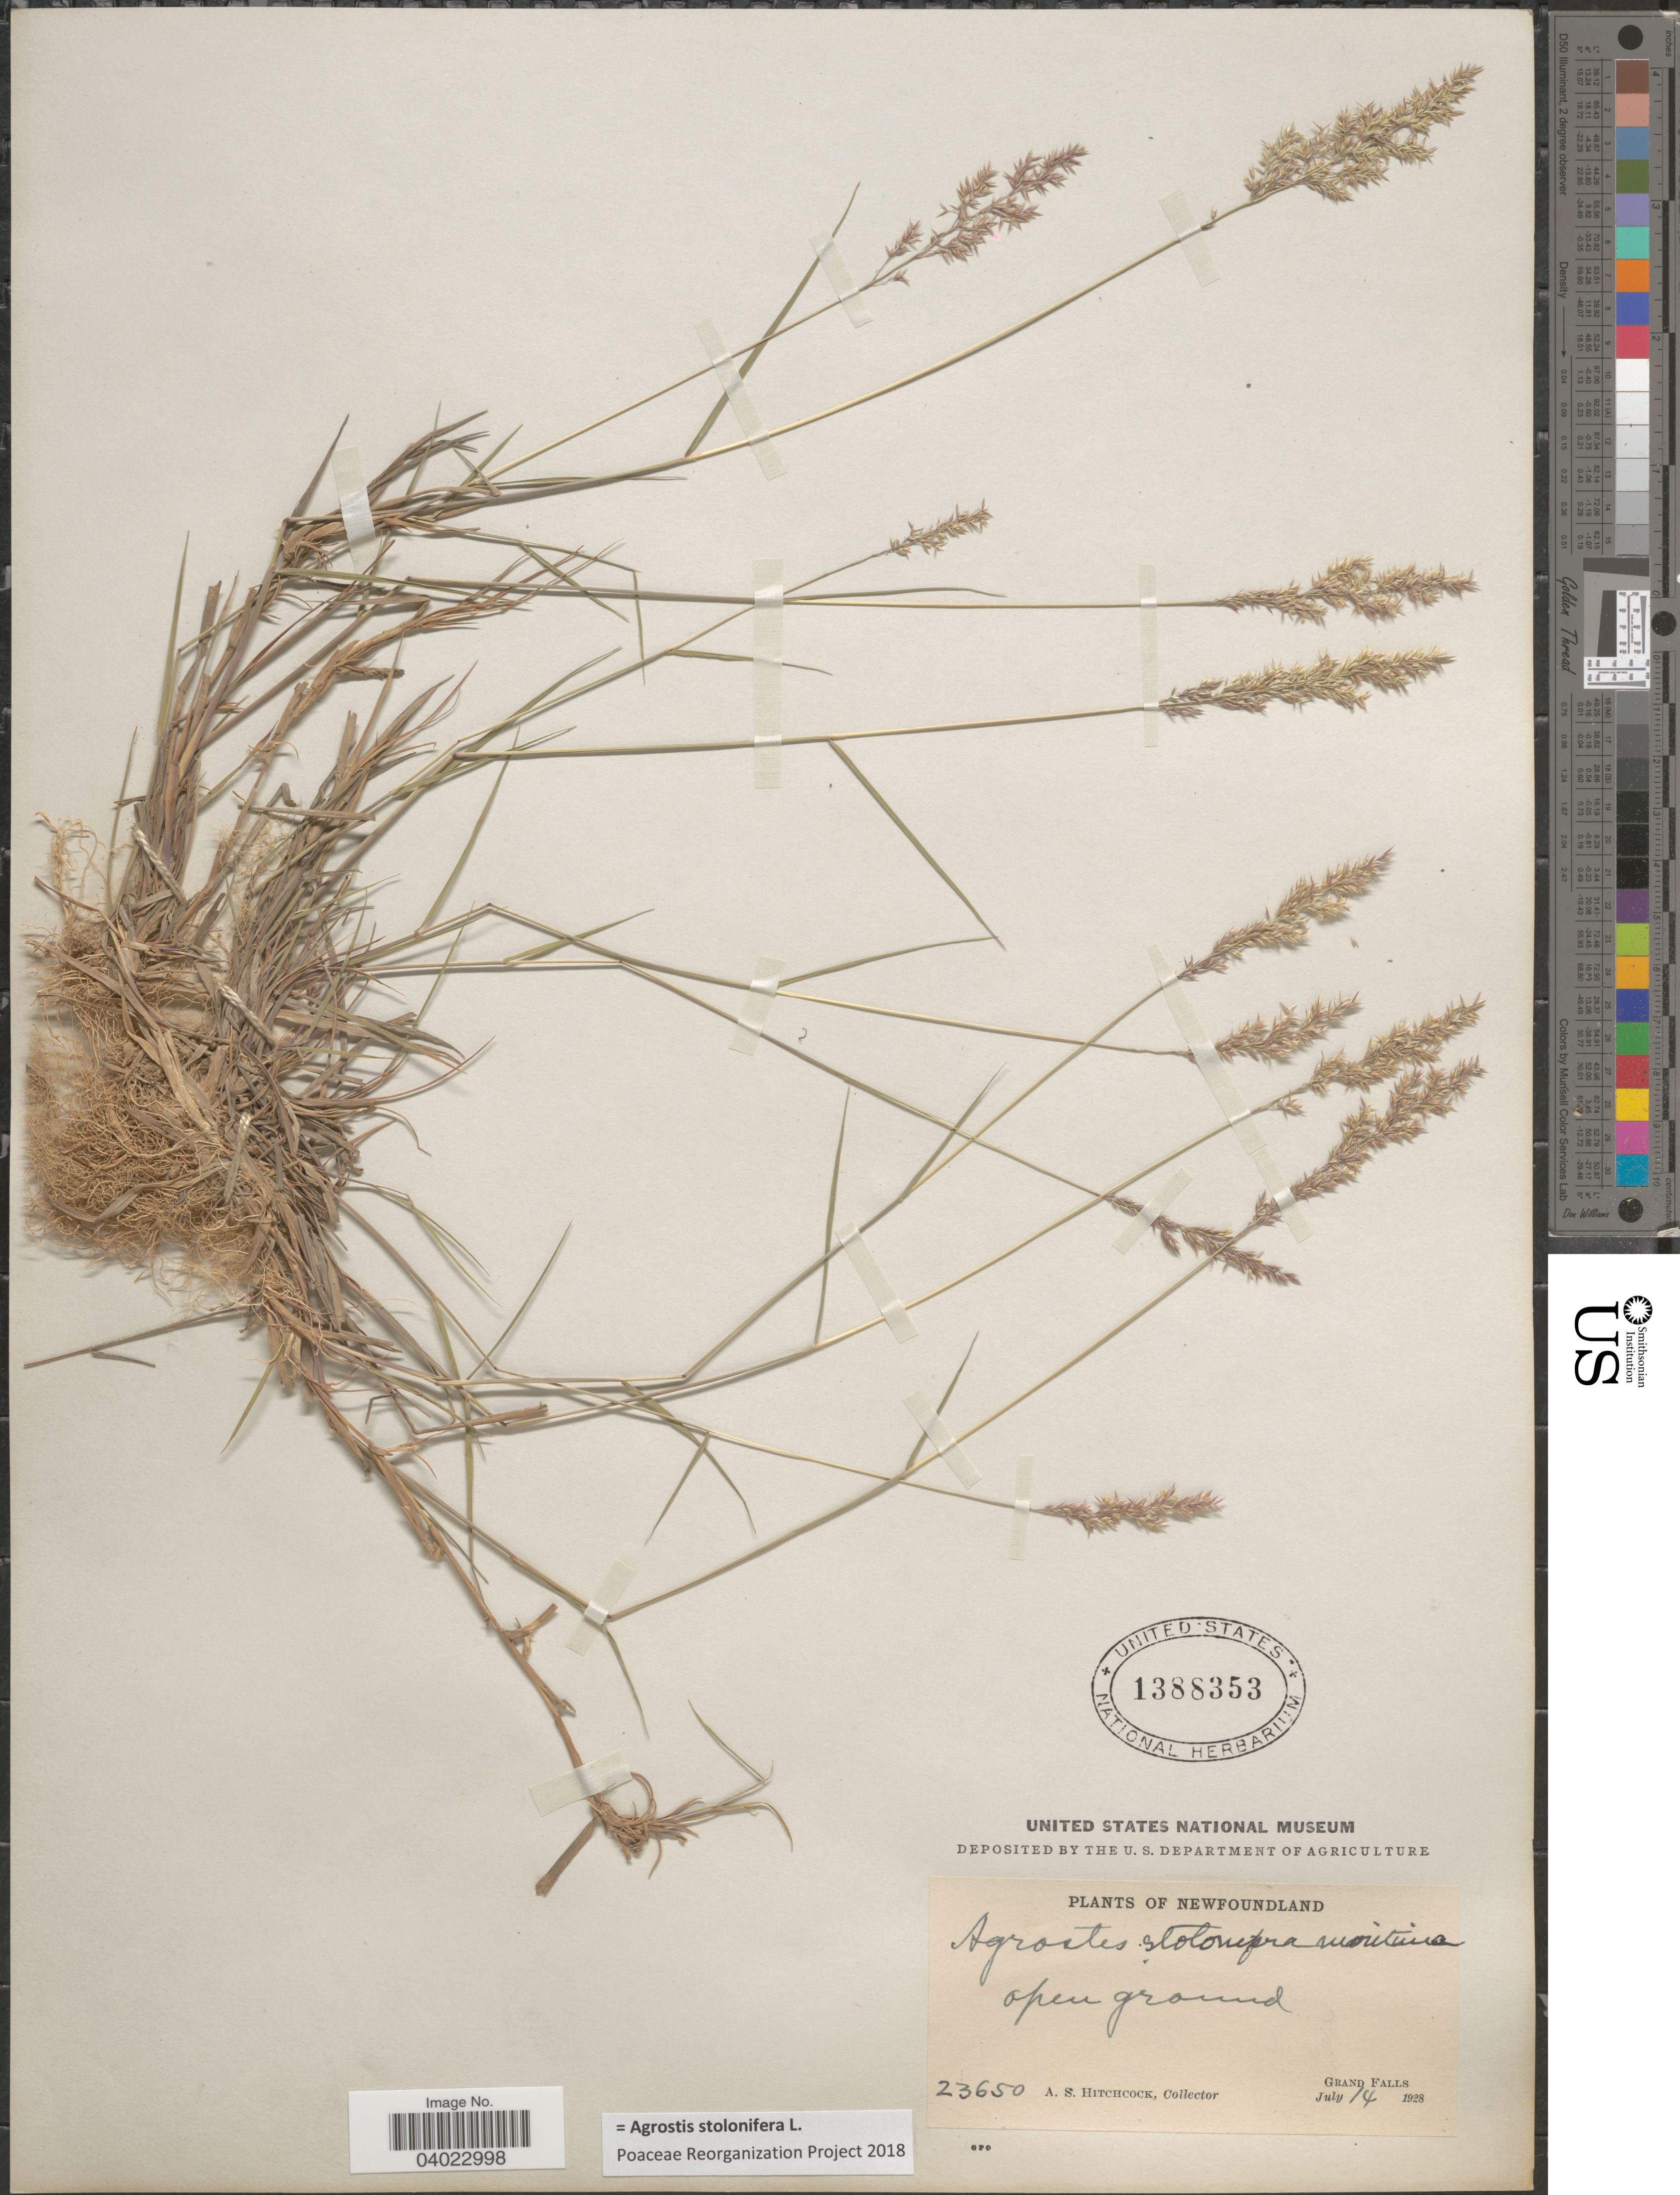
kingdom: Plantae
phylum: Tracheophyta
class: Liliopsida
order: Poales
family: Poaceae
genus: Agrostis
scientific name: Agrostis stolonifera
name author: L.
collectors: A. S. Hitchcock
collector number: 23650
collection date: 1928-07-14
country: Canada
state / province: Newfoundland and Labrador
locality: Open ground. Grand Falls.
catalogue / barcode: US 1388353